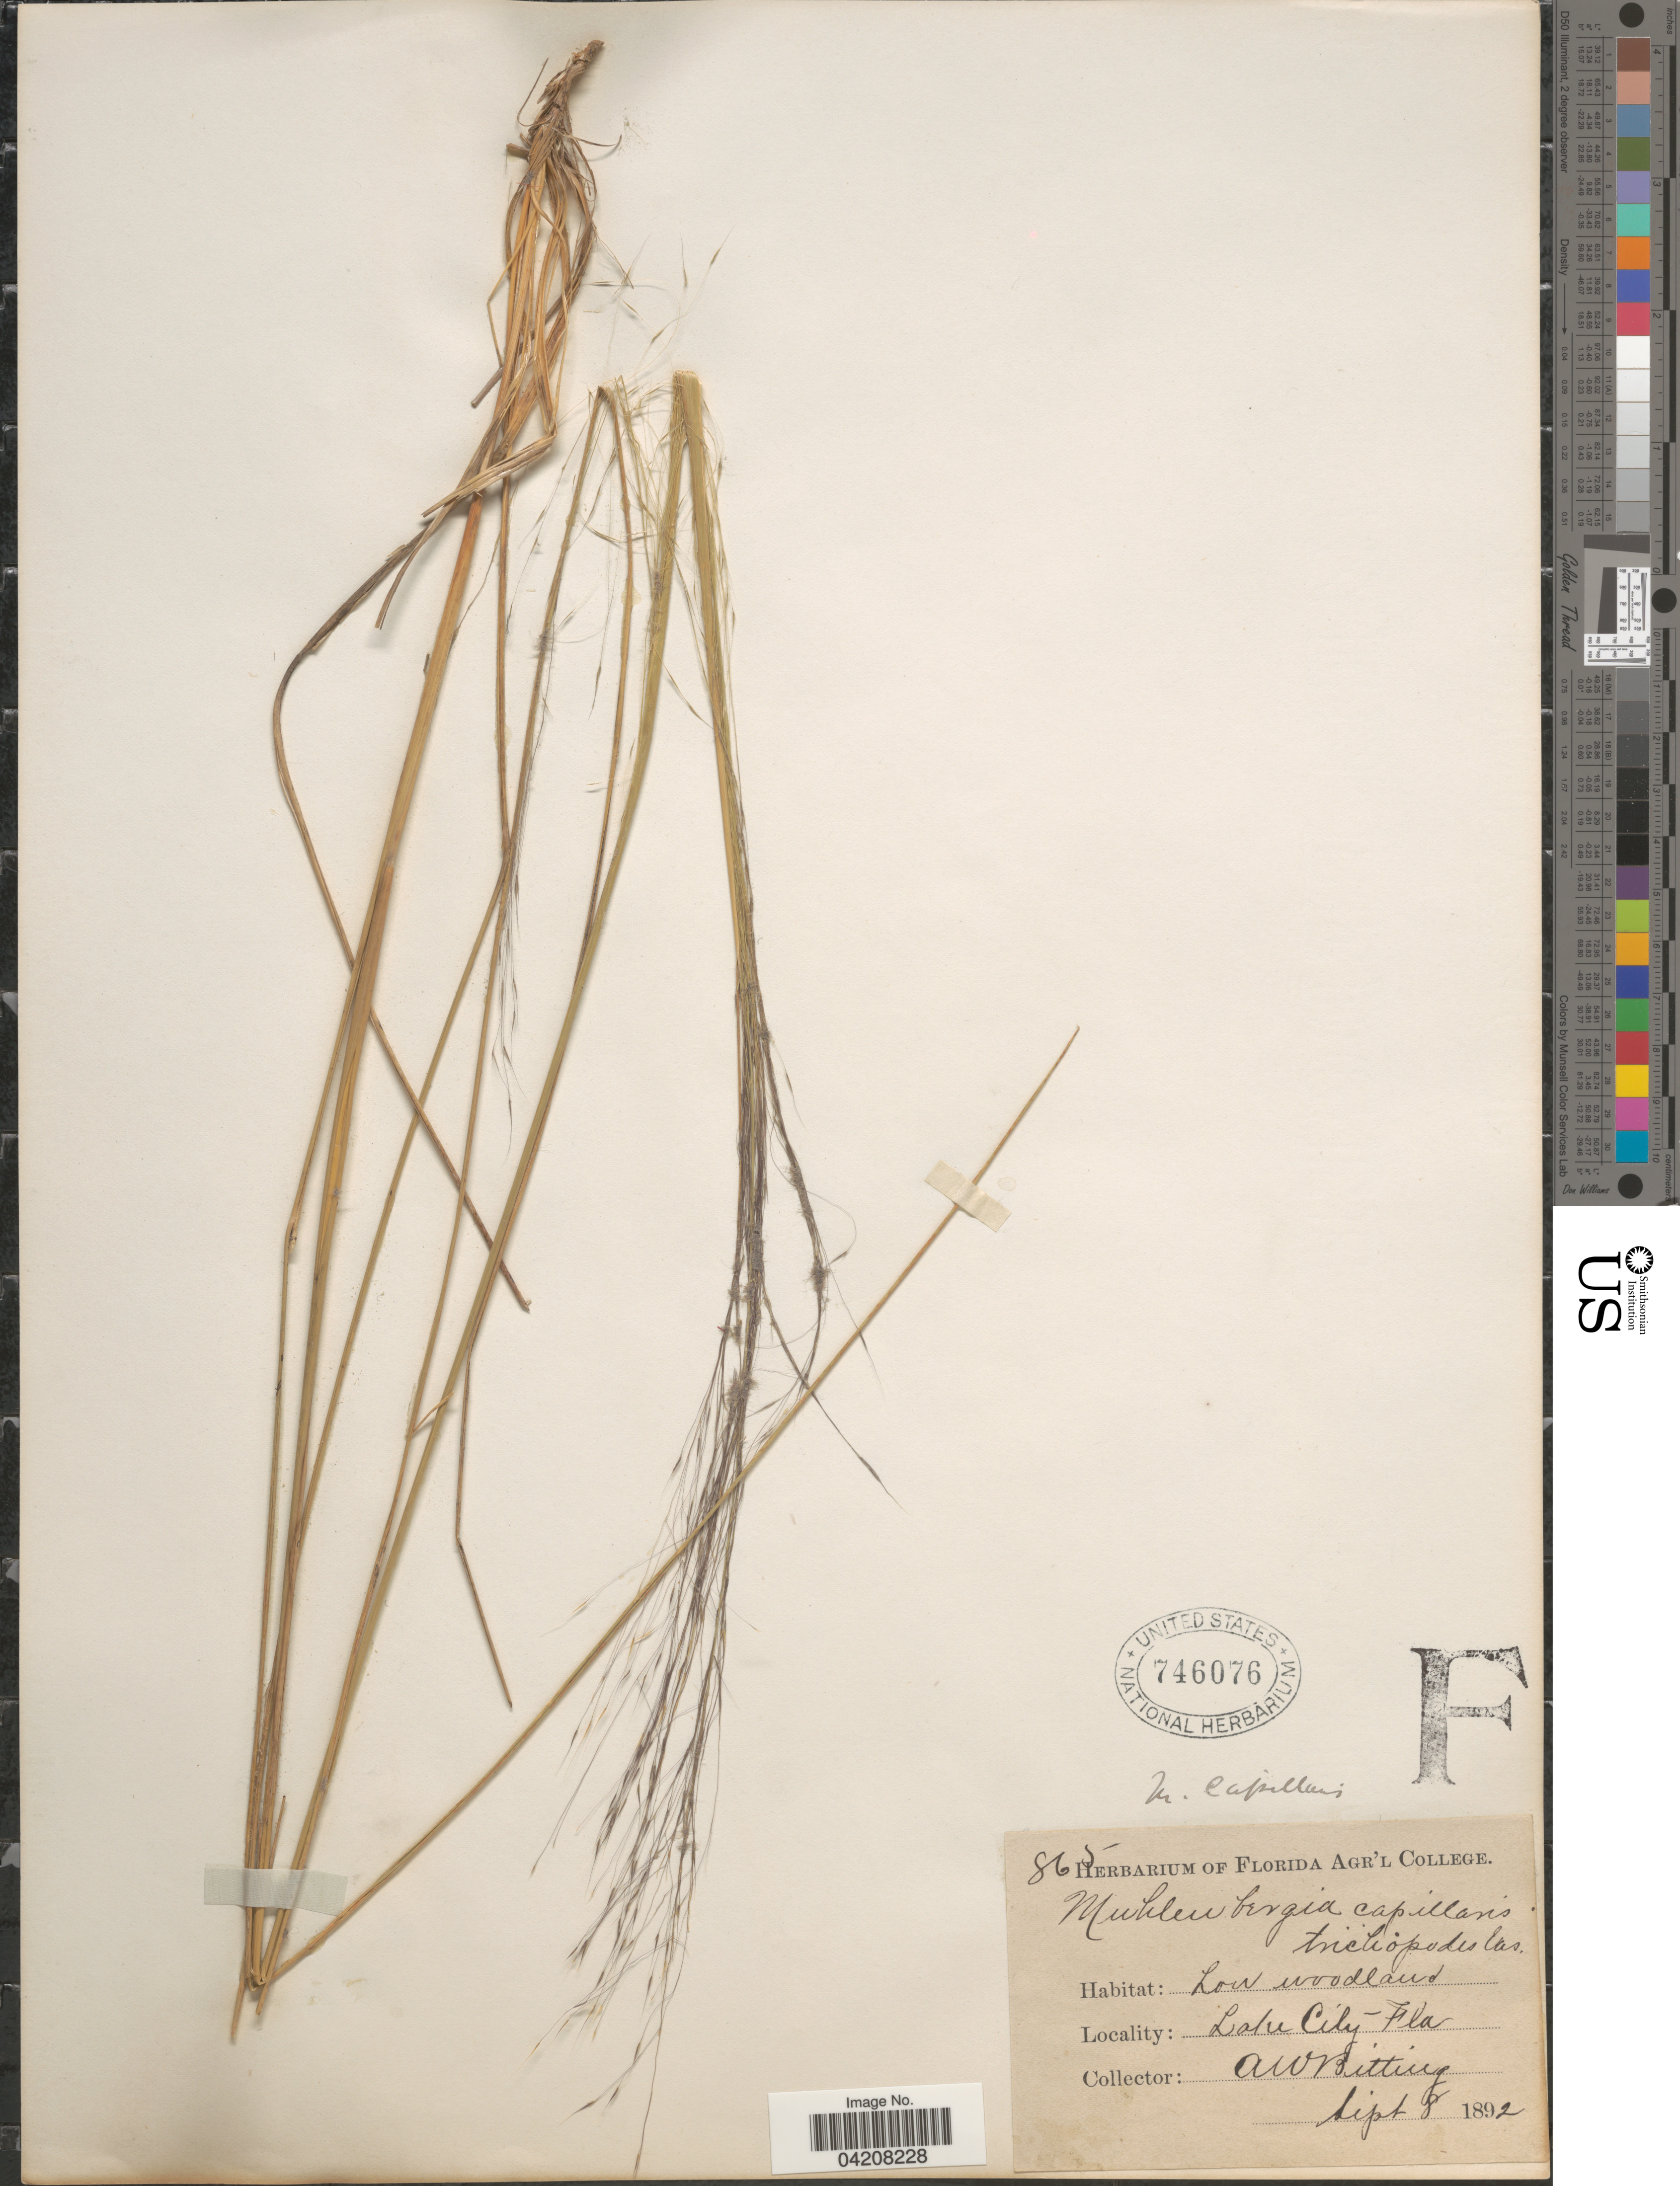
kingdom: Plantae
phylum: Tracheophyta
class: Liliopsida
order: Poales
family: Poaceae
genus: Muhlenbergia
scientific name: Muhlenbergia capillaris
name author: (Lam.) Trin.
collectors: A. Bitting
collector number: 865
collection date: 1892-09-08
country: United States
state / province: Florida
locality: Lake City.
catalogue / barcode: US 746076